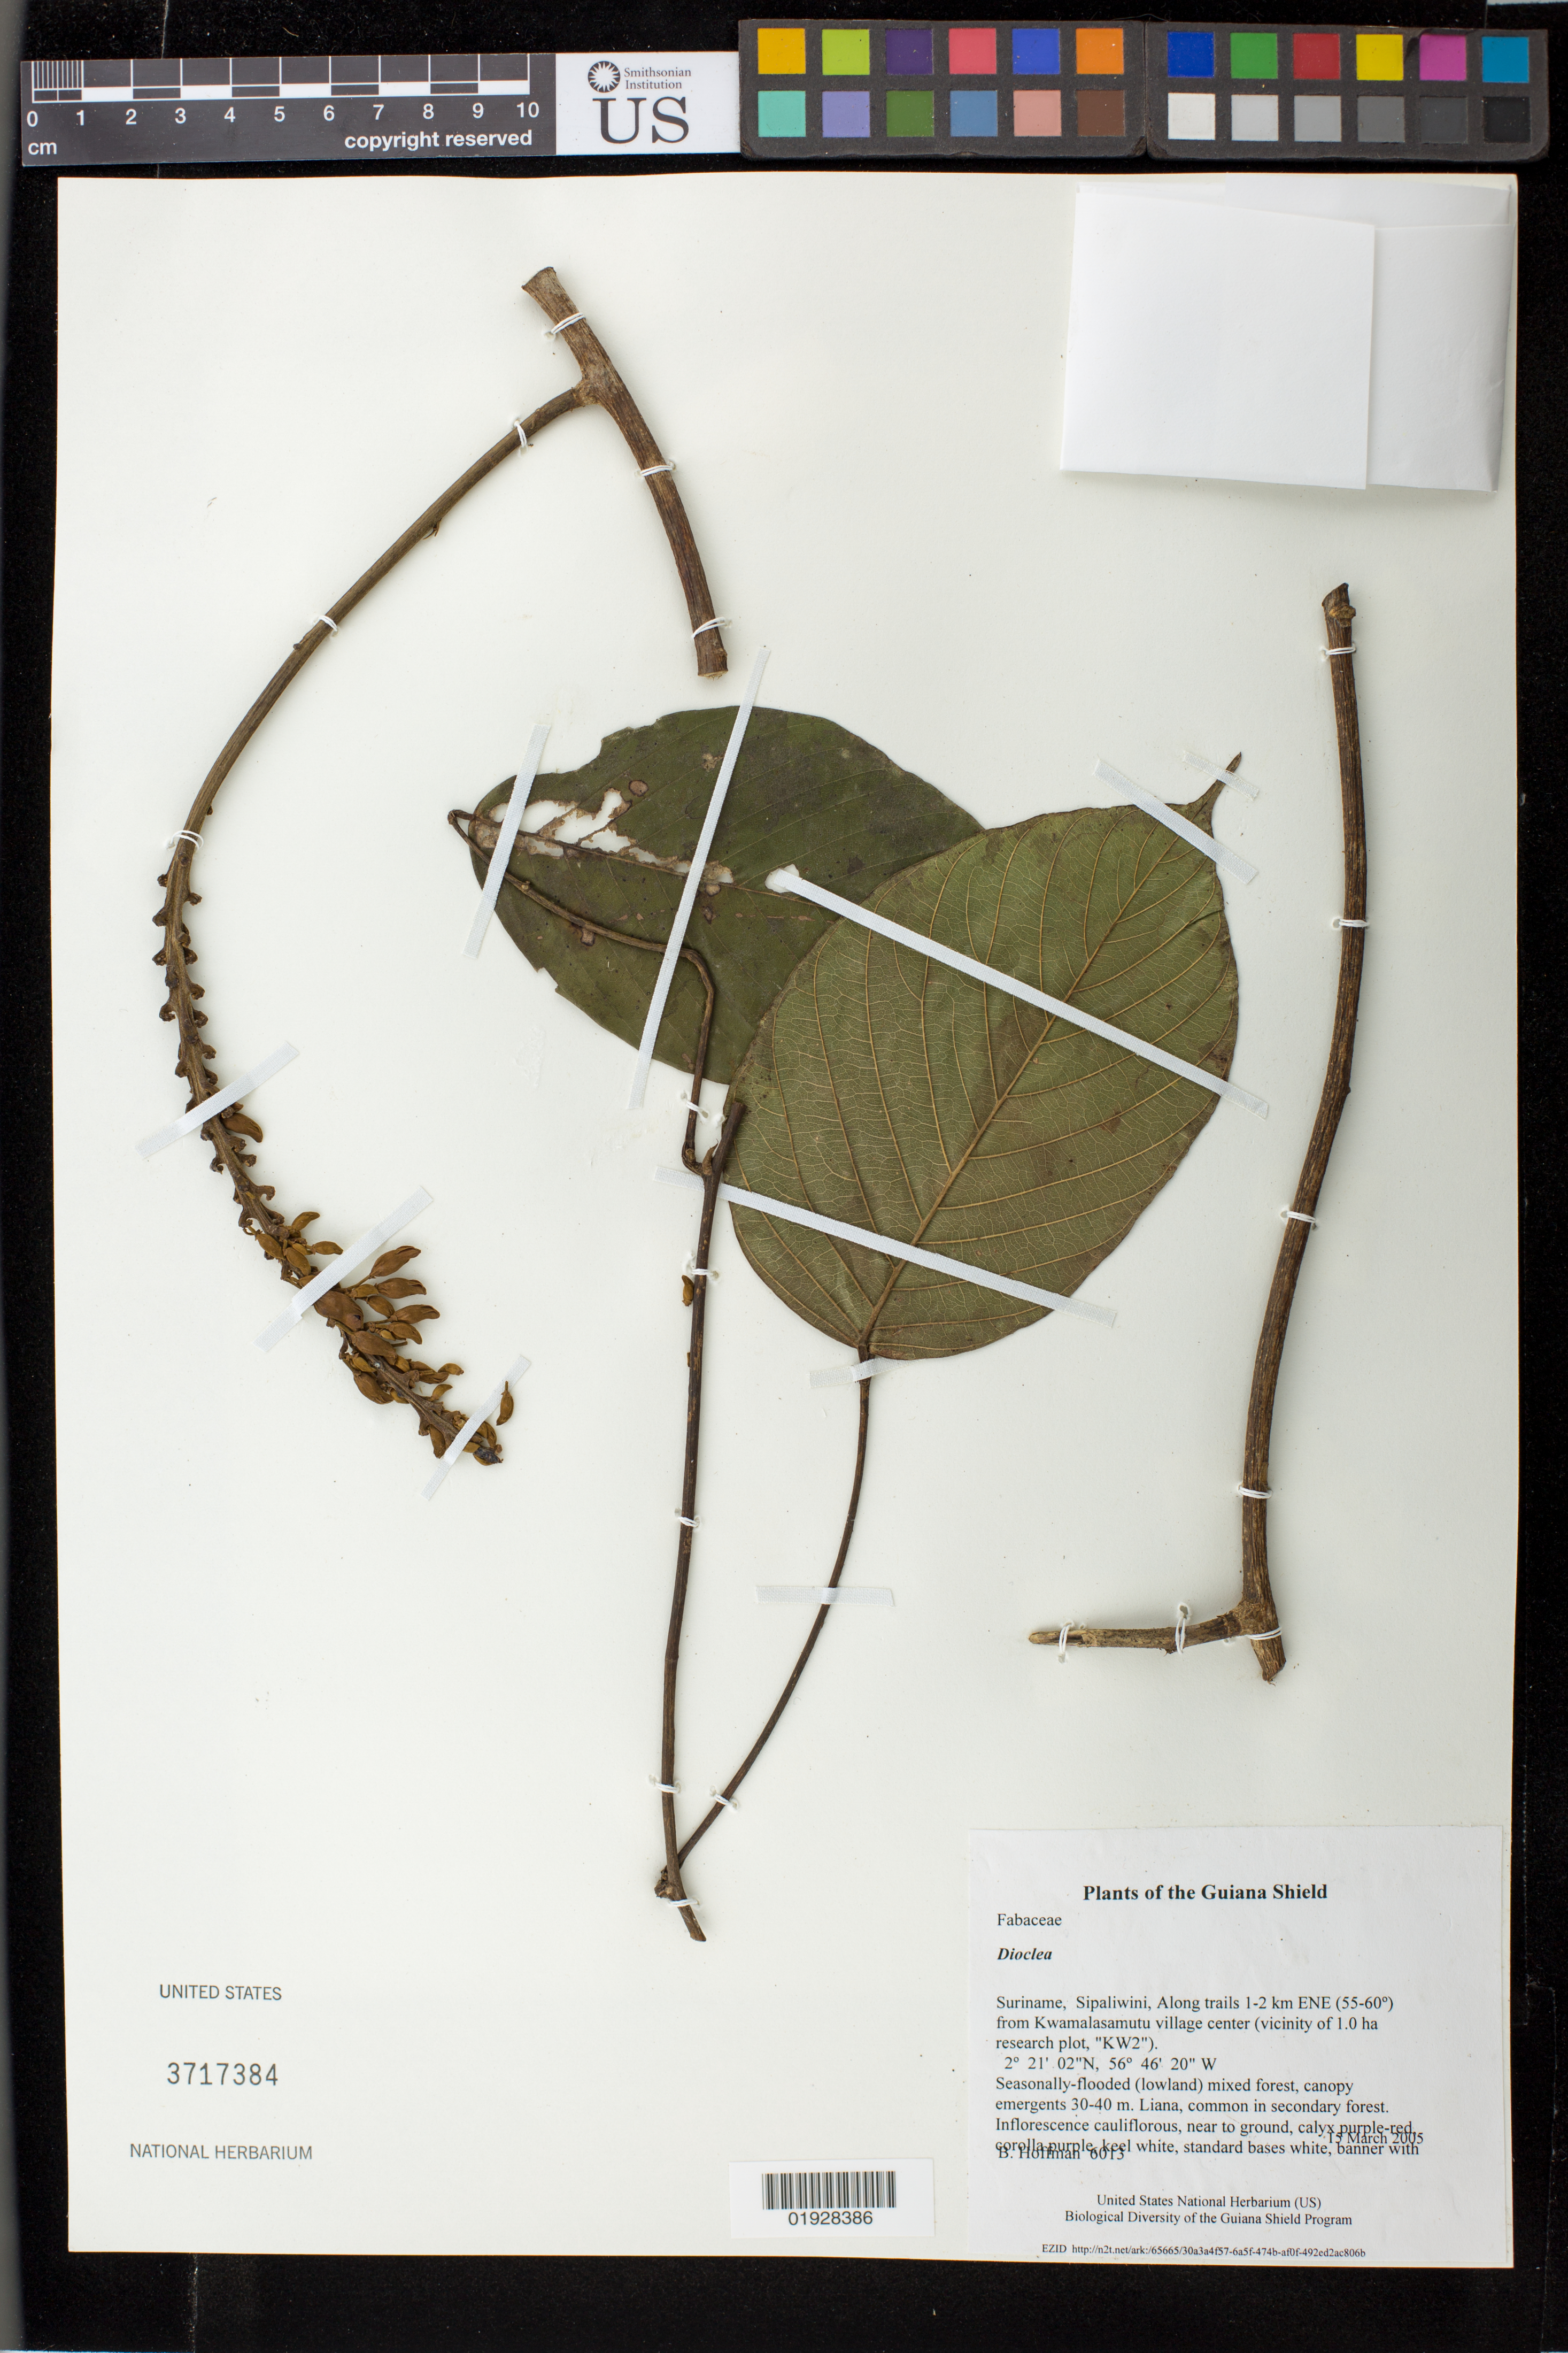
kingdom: Plantae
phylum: Tracheophyta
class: Magnoliopsida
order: Fabales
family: Fabaceae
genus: Dioclea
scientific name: Dioclea sp.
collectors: B. Hoffman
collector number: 6013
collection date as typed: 15 March 2005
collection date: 2005-03-15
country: Suriname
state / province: Sipaliwini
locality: Along trails 1-2 km ENE (55-60º) from Kwamalasamutu village center (vicinity of 1.0 ha research plot, "KW2")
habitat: Seasonally-flooded (lowland) mixed forest, canopy emergents 30-40 m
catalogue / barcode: US 3717384